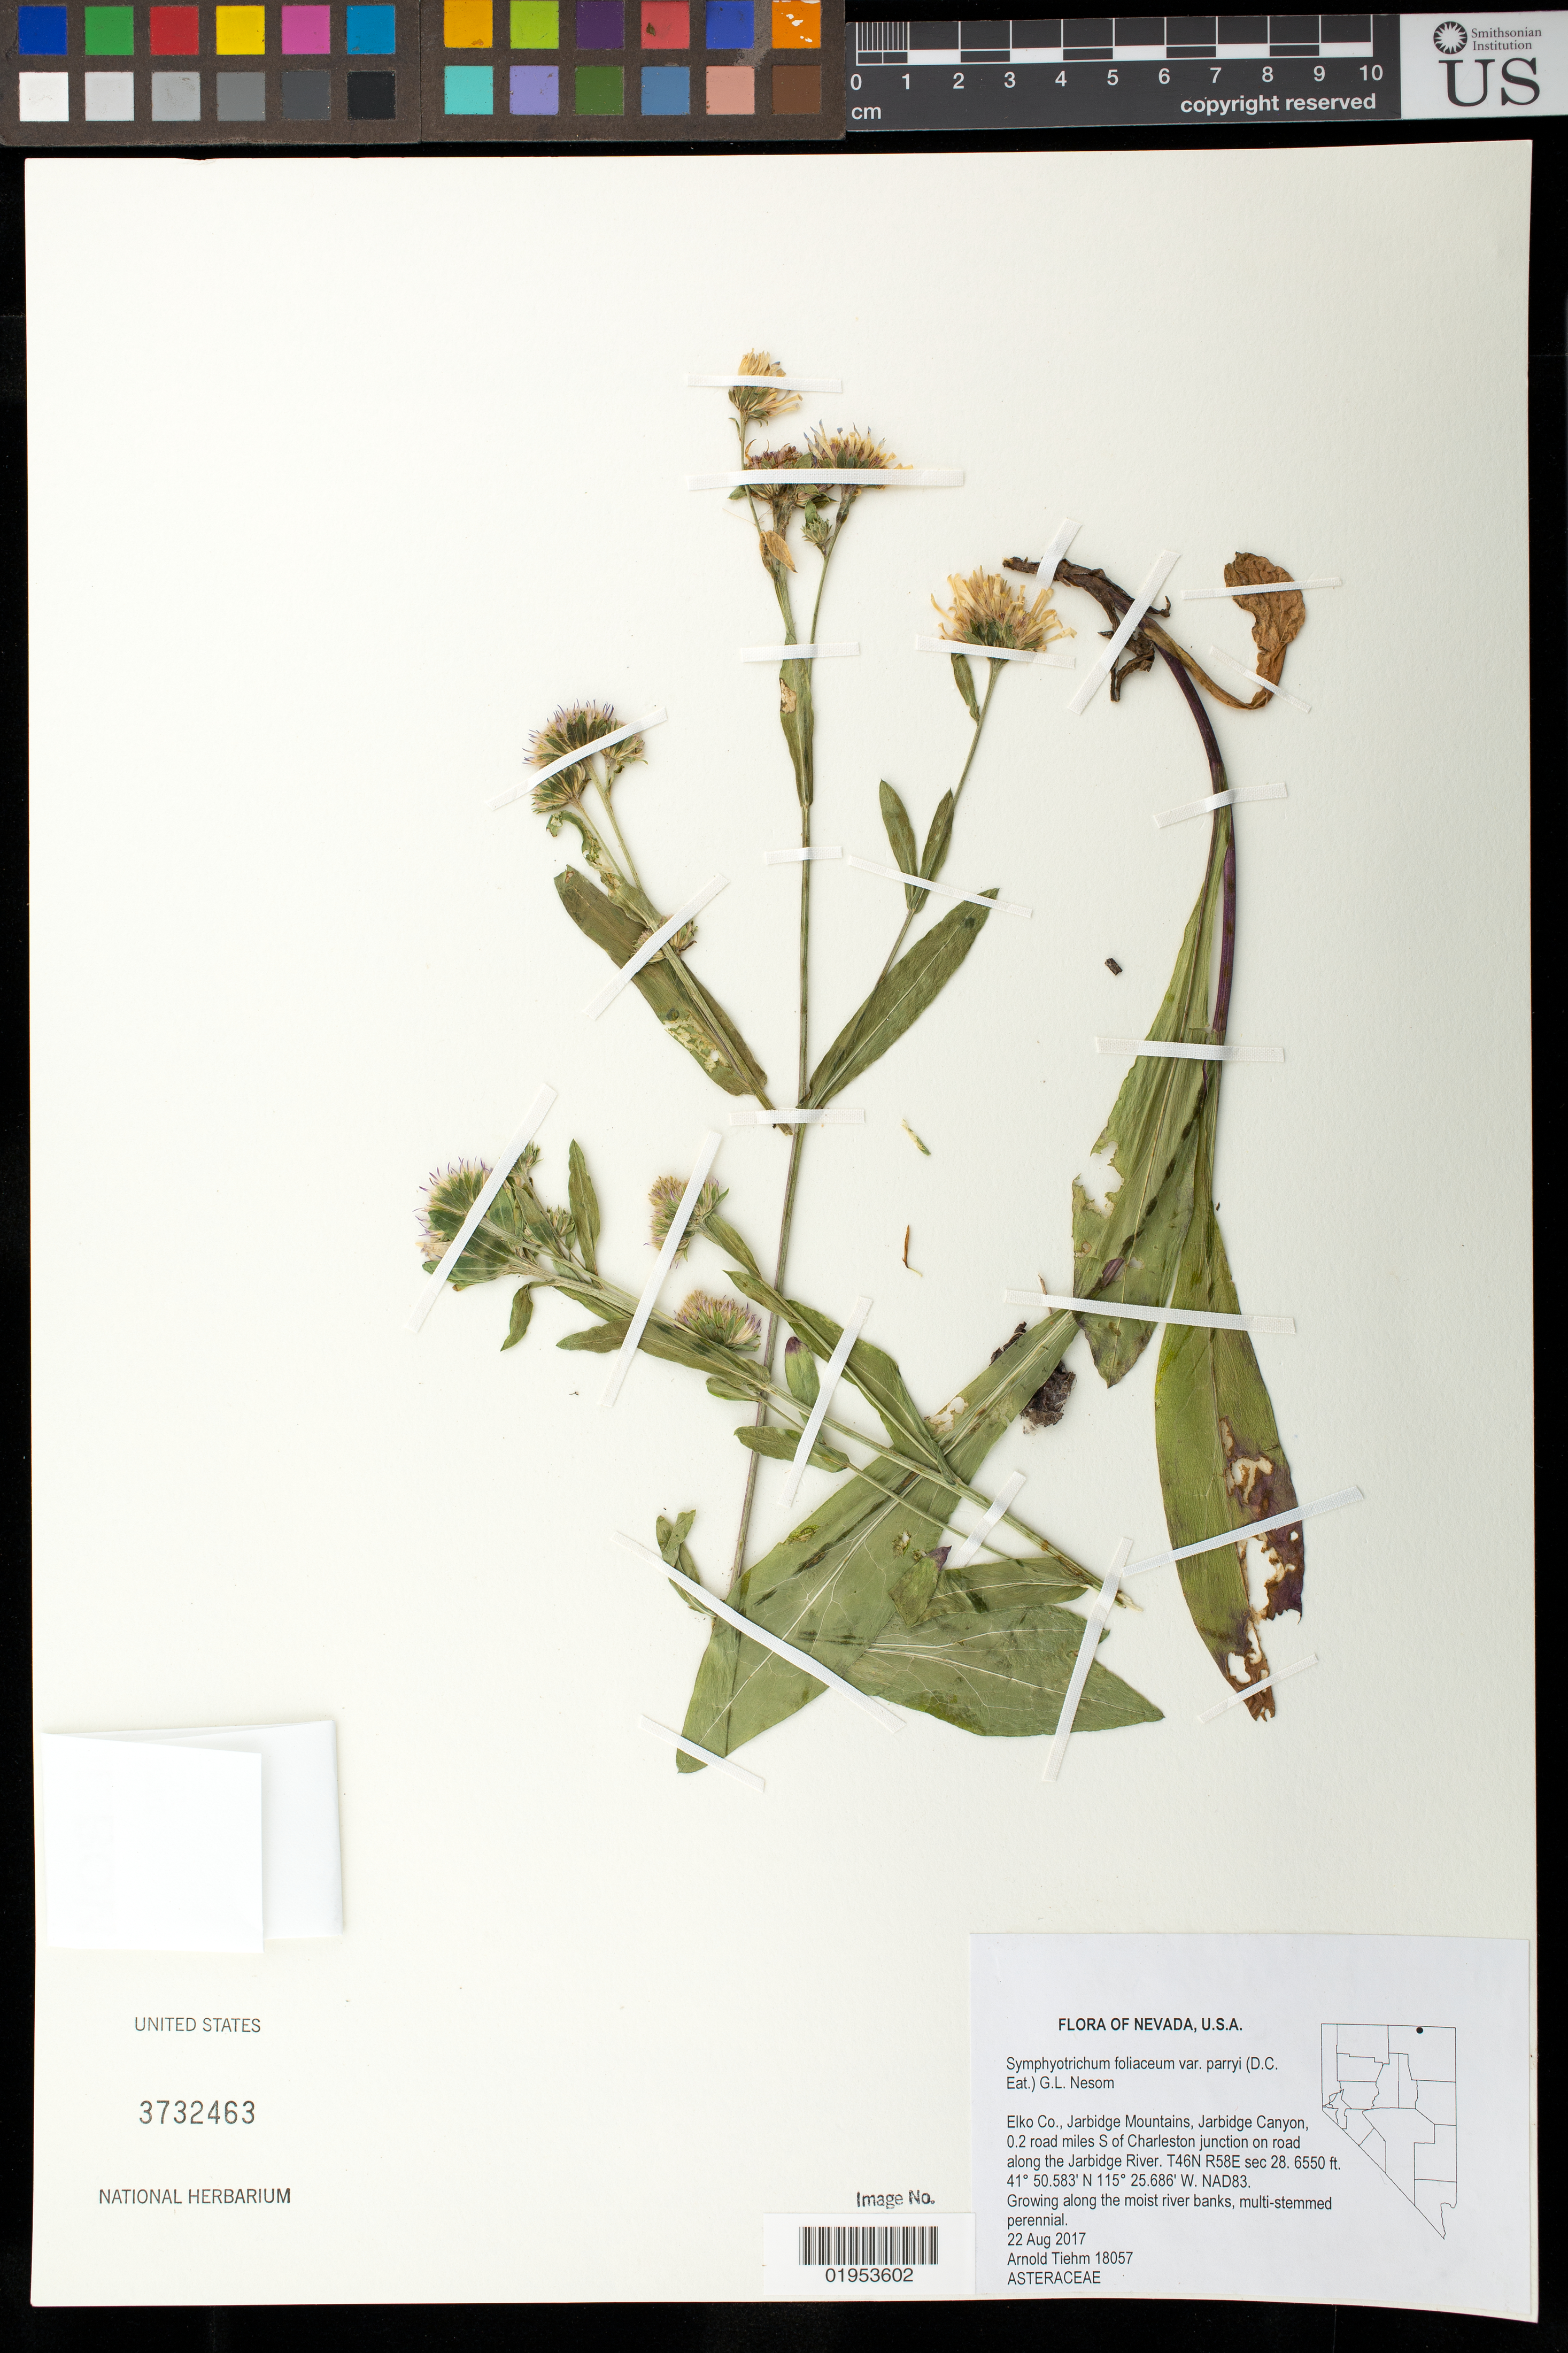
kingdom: Plantae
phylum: Tracheophyta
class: Magnoliopsida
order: Asterales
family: Asteraceae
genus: Symphyotrichum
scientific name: Symphyotrichum foliaceum var. parryi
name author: (D.C. Eaton) G.L. Nesom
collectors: A. Tiehm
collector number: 18057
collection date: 2017-08-22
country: United States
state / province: Nevada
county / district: Elko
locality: Jarbidge Mtns., Jarbidge Canyon, 0.2 road miles S of Charleston junction on road along Jarbidge River.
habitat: Moist river banks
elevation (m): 1996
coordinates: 41 50.583 N, 115 25.686 W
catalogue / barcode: US 3732463